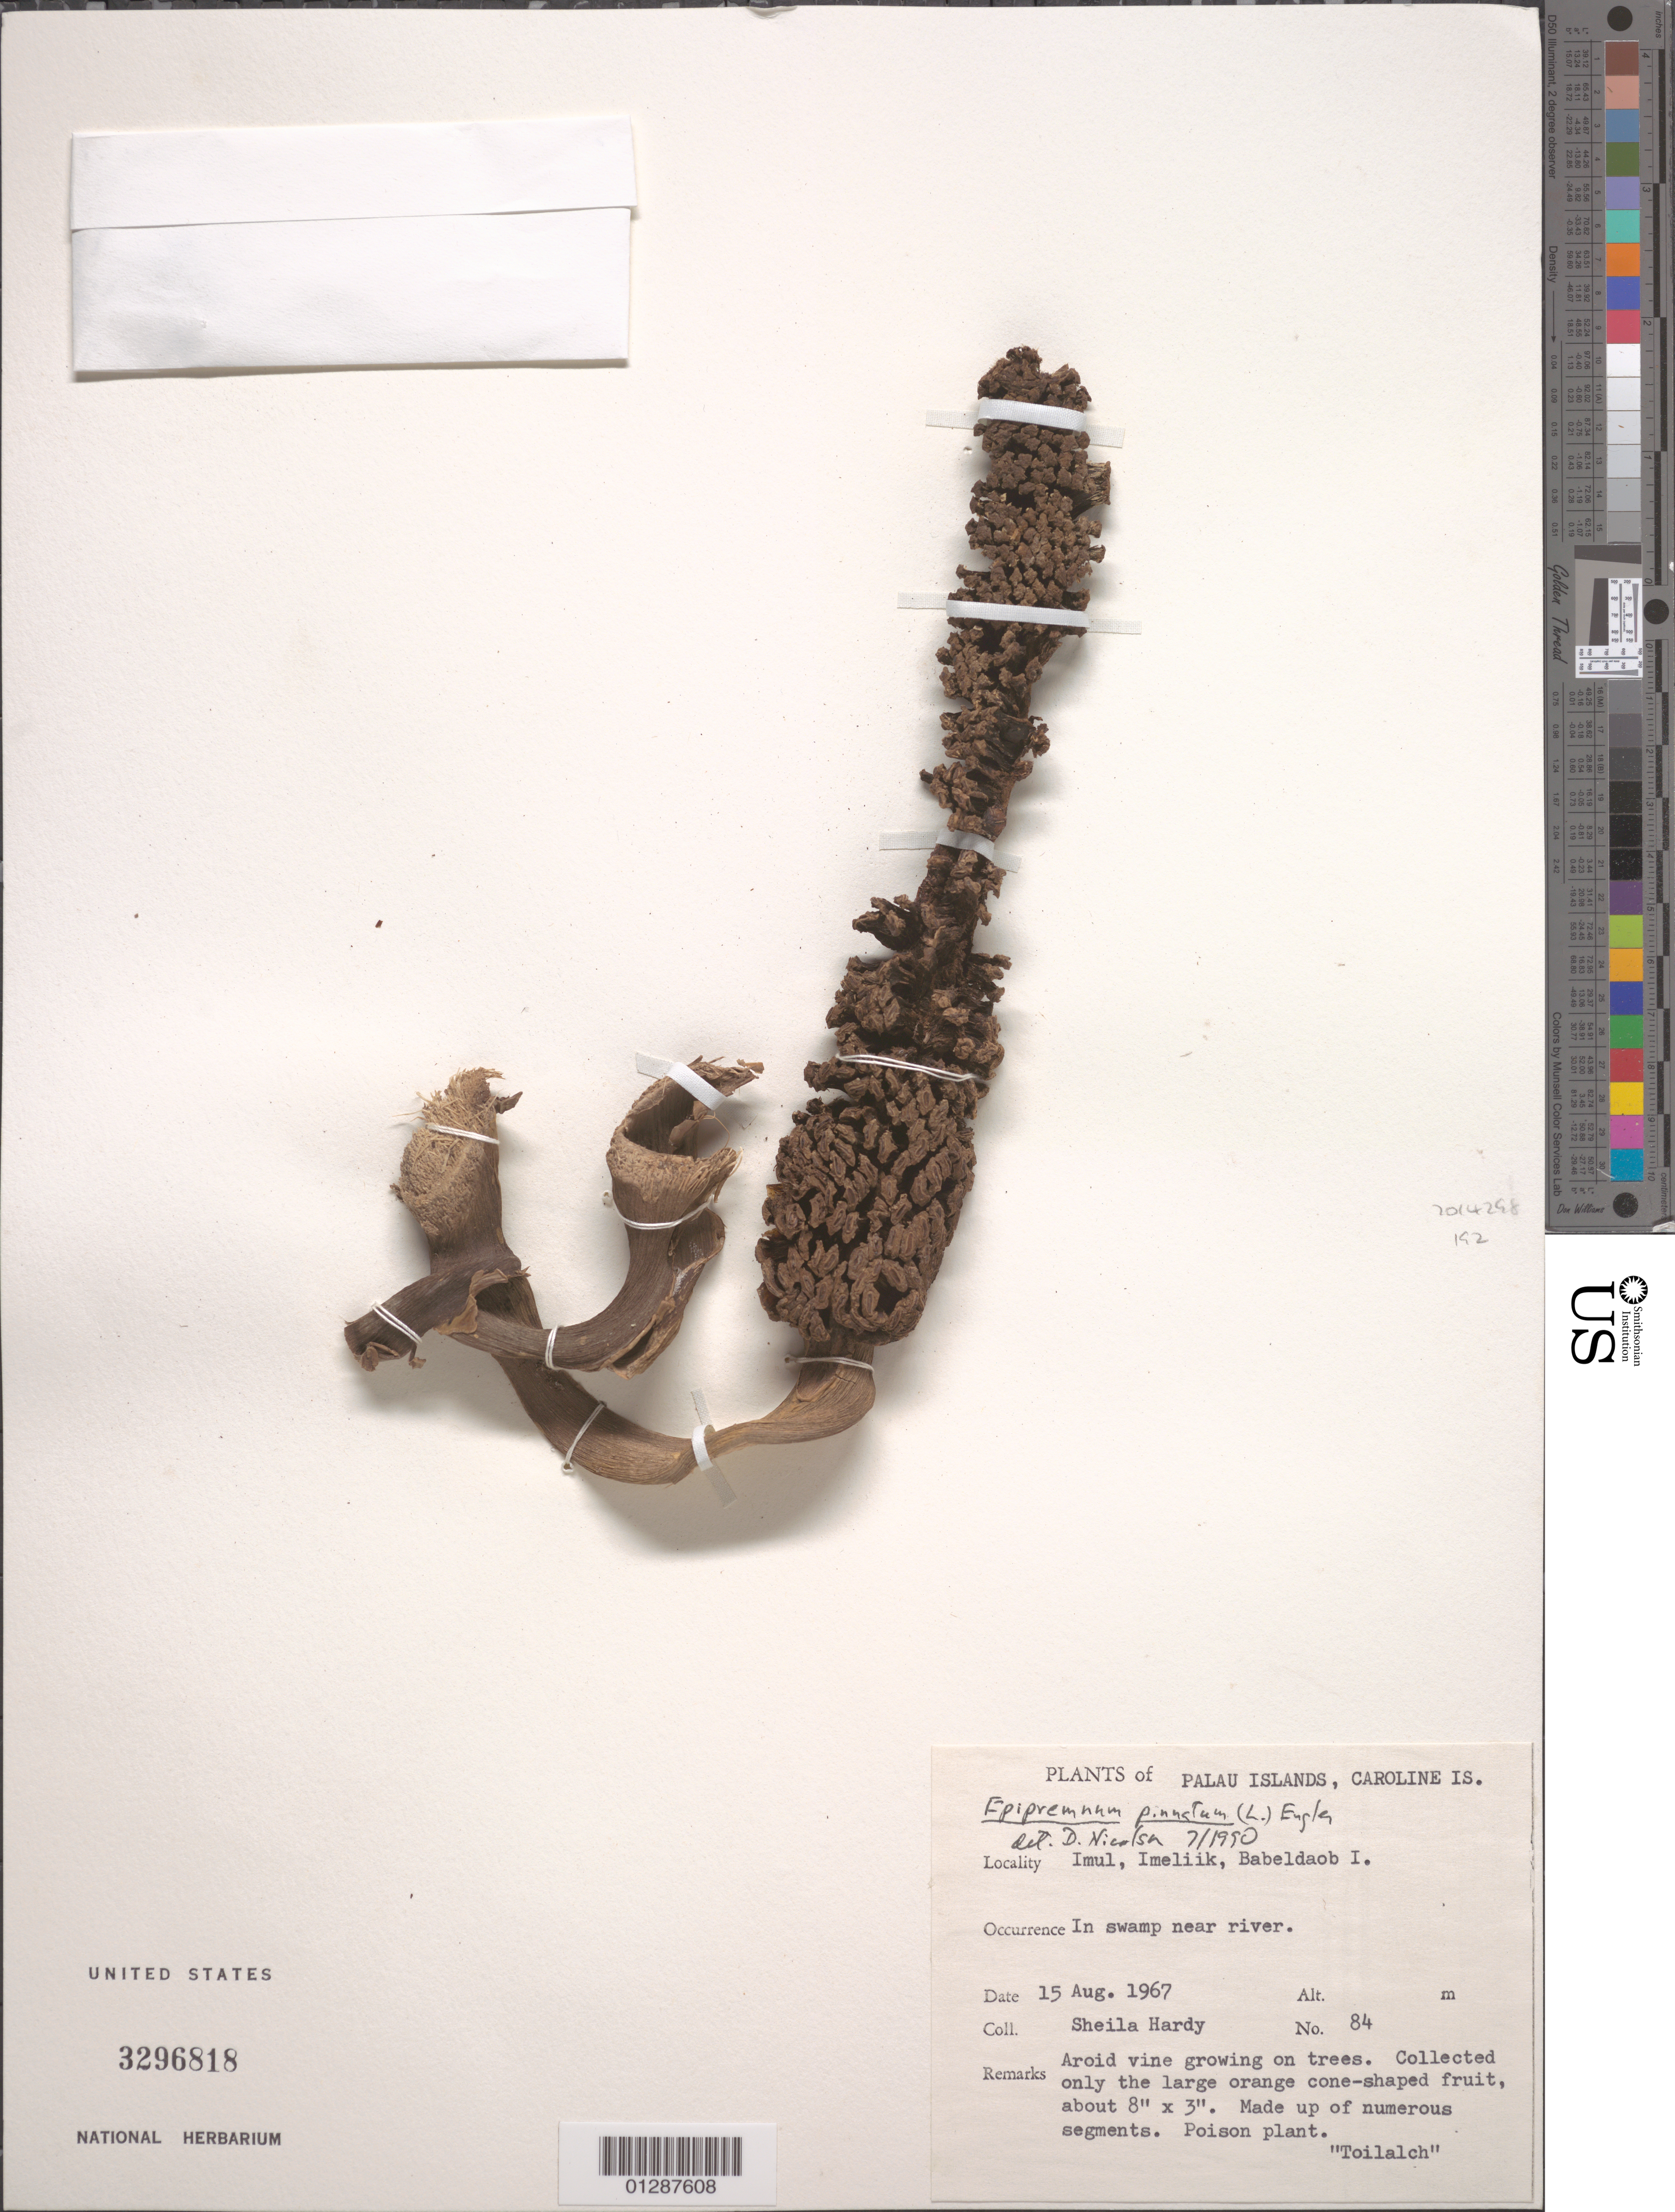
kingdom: Plantae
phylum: Tracheophyta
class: Liliopsida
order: Alismatales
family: Araceae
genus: Epipremnum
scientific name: Epipremnum pinnatum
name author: (L.) Engl.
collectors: S. Hardy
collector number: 84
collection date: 1967-08-15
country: Palau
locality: Palau Islands, Caroline Is. Imul, Imeliik, Babeldaob I. In swamp near river.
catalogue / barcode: US 3296818